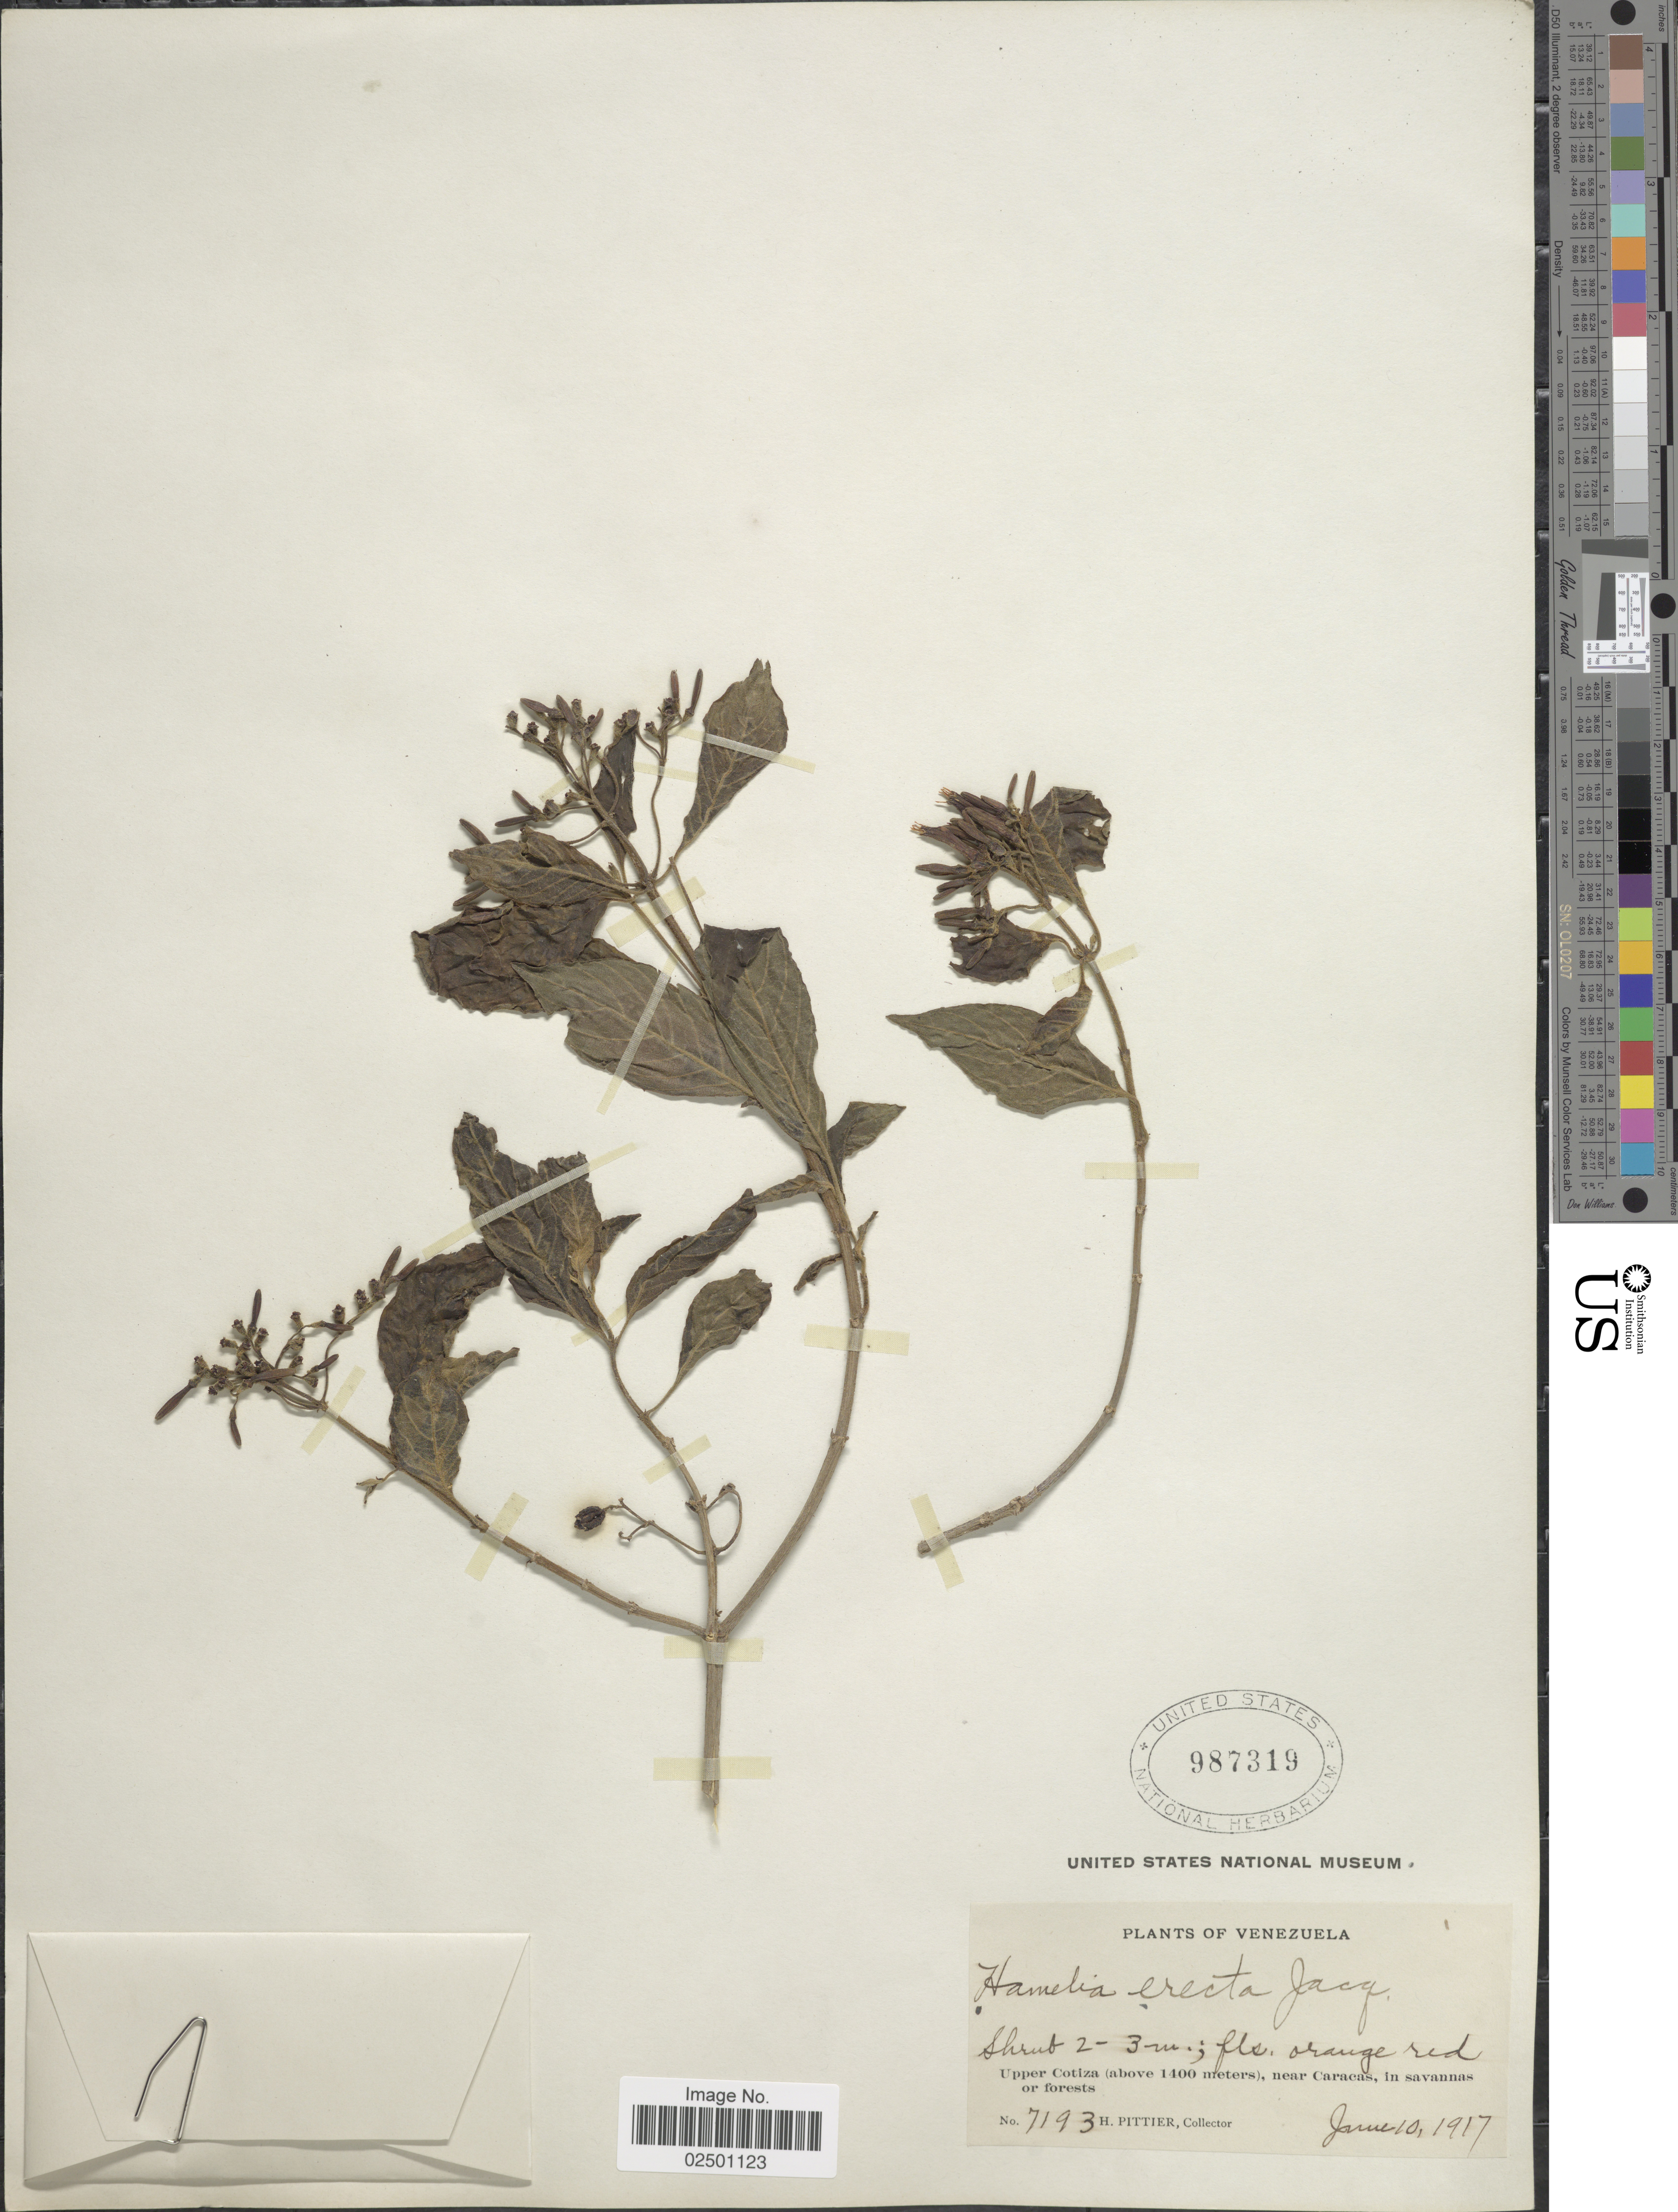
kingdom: Plantae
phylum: Tracheophyta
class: Magnoliopsida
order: Gentianales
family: Rubiaceae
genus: Hamelia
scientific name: Hamelia patens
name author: Jacq.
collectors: H. F. Pittier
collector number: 7193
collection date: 1917-06-10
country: Venezuela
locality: Upper Cotiza, near Caracas, in savannas or forests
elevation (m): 1400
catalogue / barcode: US 987319